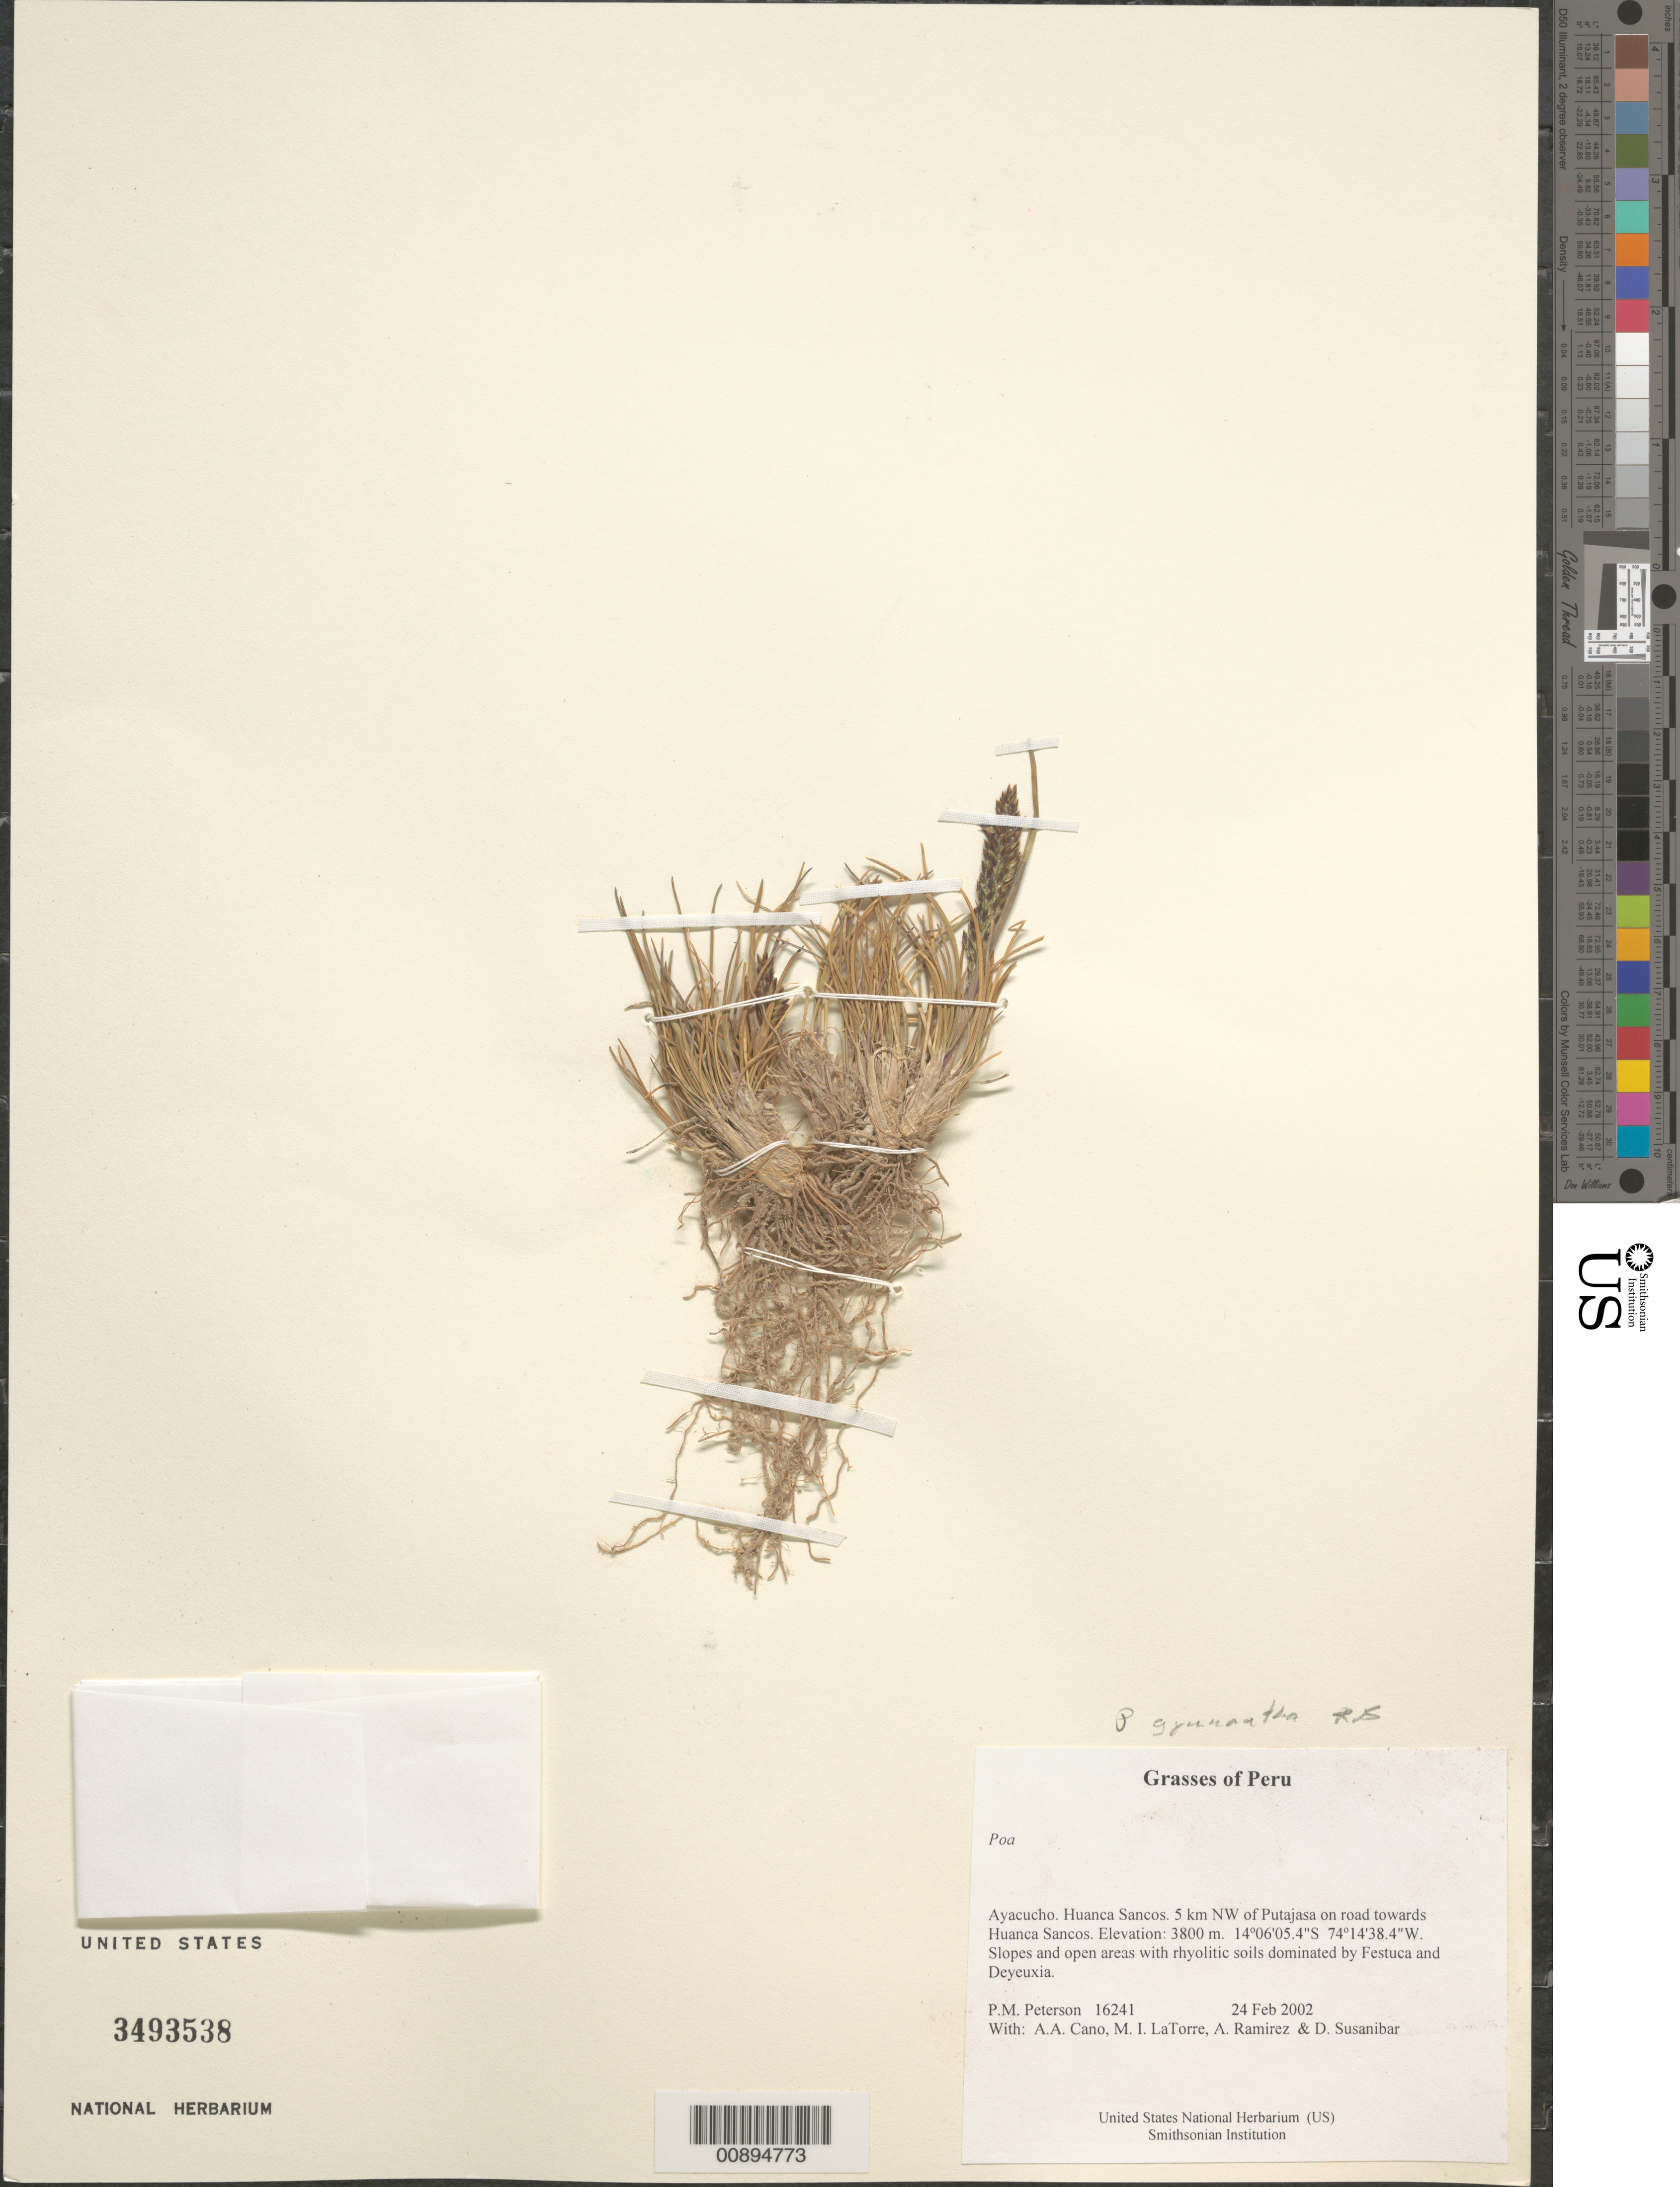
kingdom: Plantae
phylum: Tracheophyta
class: Liliopsida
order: Poales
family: Poaceae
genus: Poa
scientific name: Poa gymnantha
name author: Pilg.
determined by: Soreng, Robert J., Research Associate (BOT), Smithsonian Institution - National Museum of Natural History (UNITED STATES)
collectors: P. M. Peterson, A. Cano, M. I. La Torre, A. Ramírez & D. Susanibar Cruz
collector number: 16241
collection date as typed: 24 Feb 2002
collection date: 2002-02-24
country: Peru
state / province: Ayacucho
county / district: Huanca Sancos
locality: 5 km NW of Putajasa on road towards Huanca Sancos.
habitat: Slopes and open areas with rhyolitic soils dominated by ~Festuca and Deyeuxia~.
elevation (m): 3800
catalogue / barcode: US 3493538